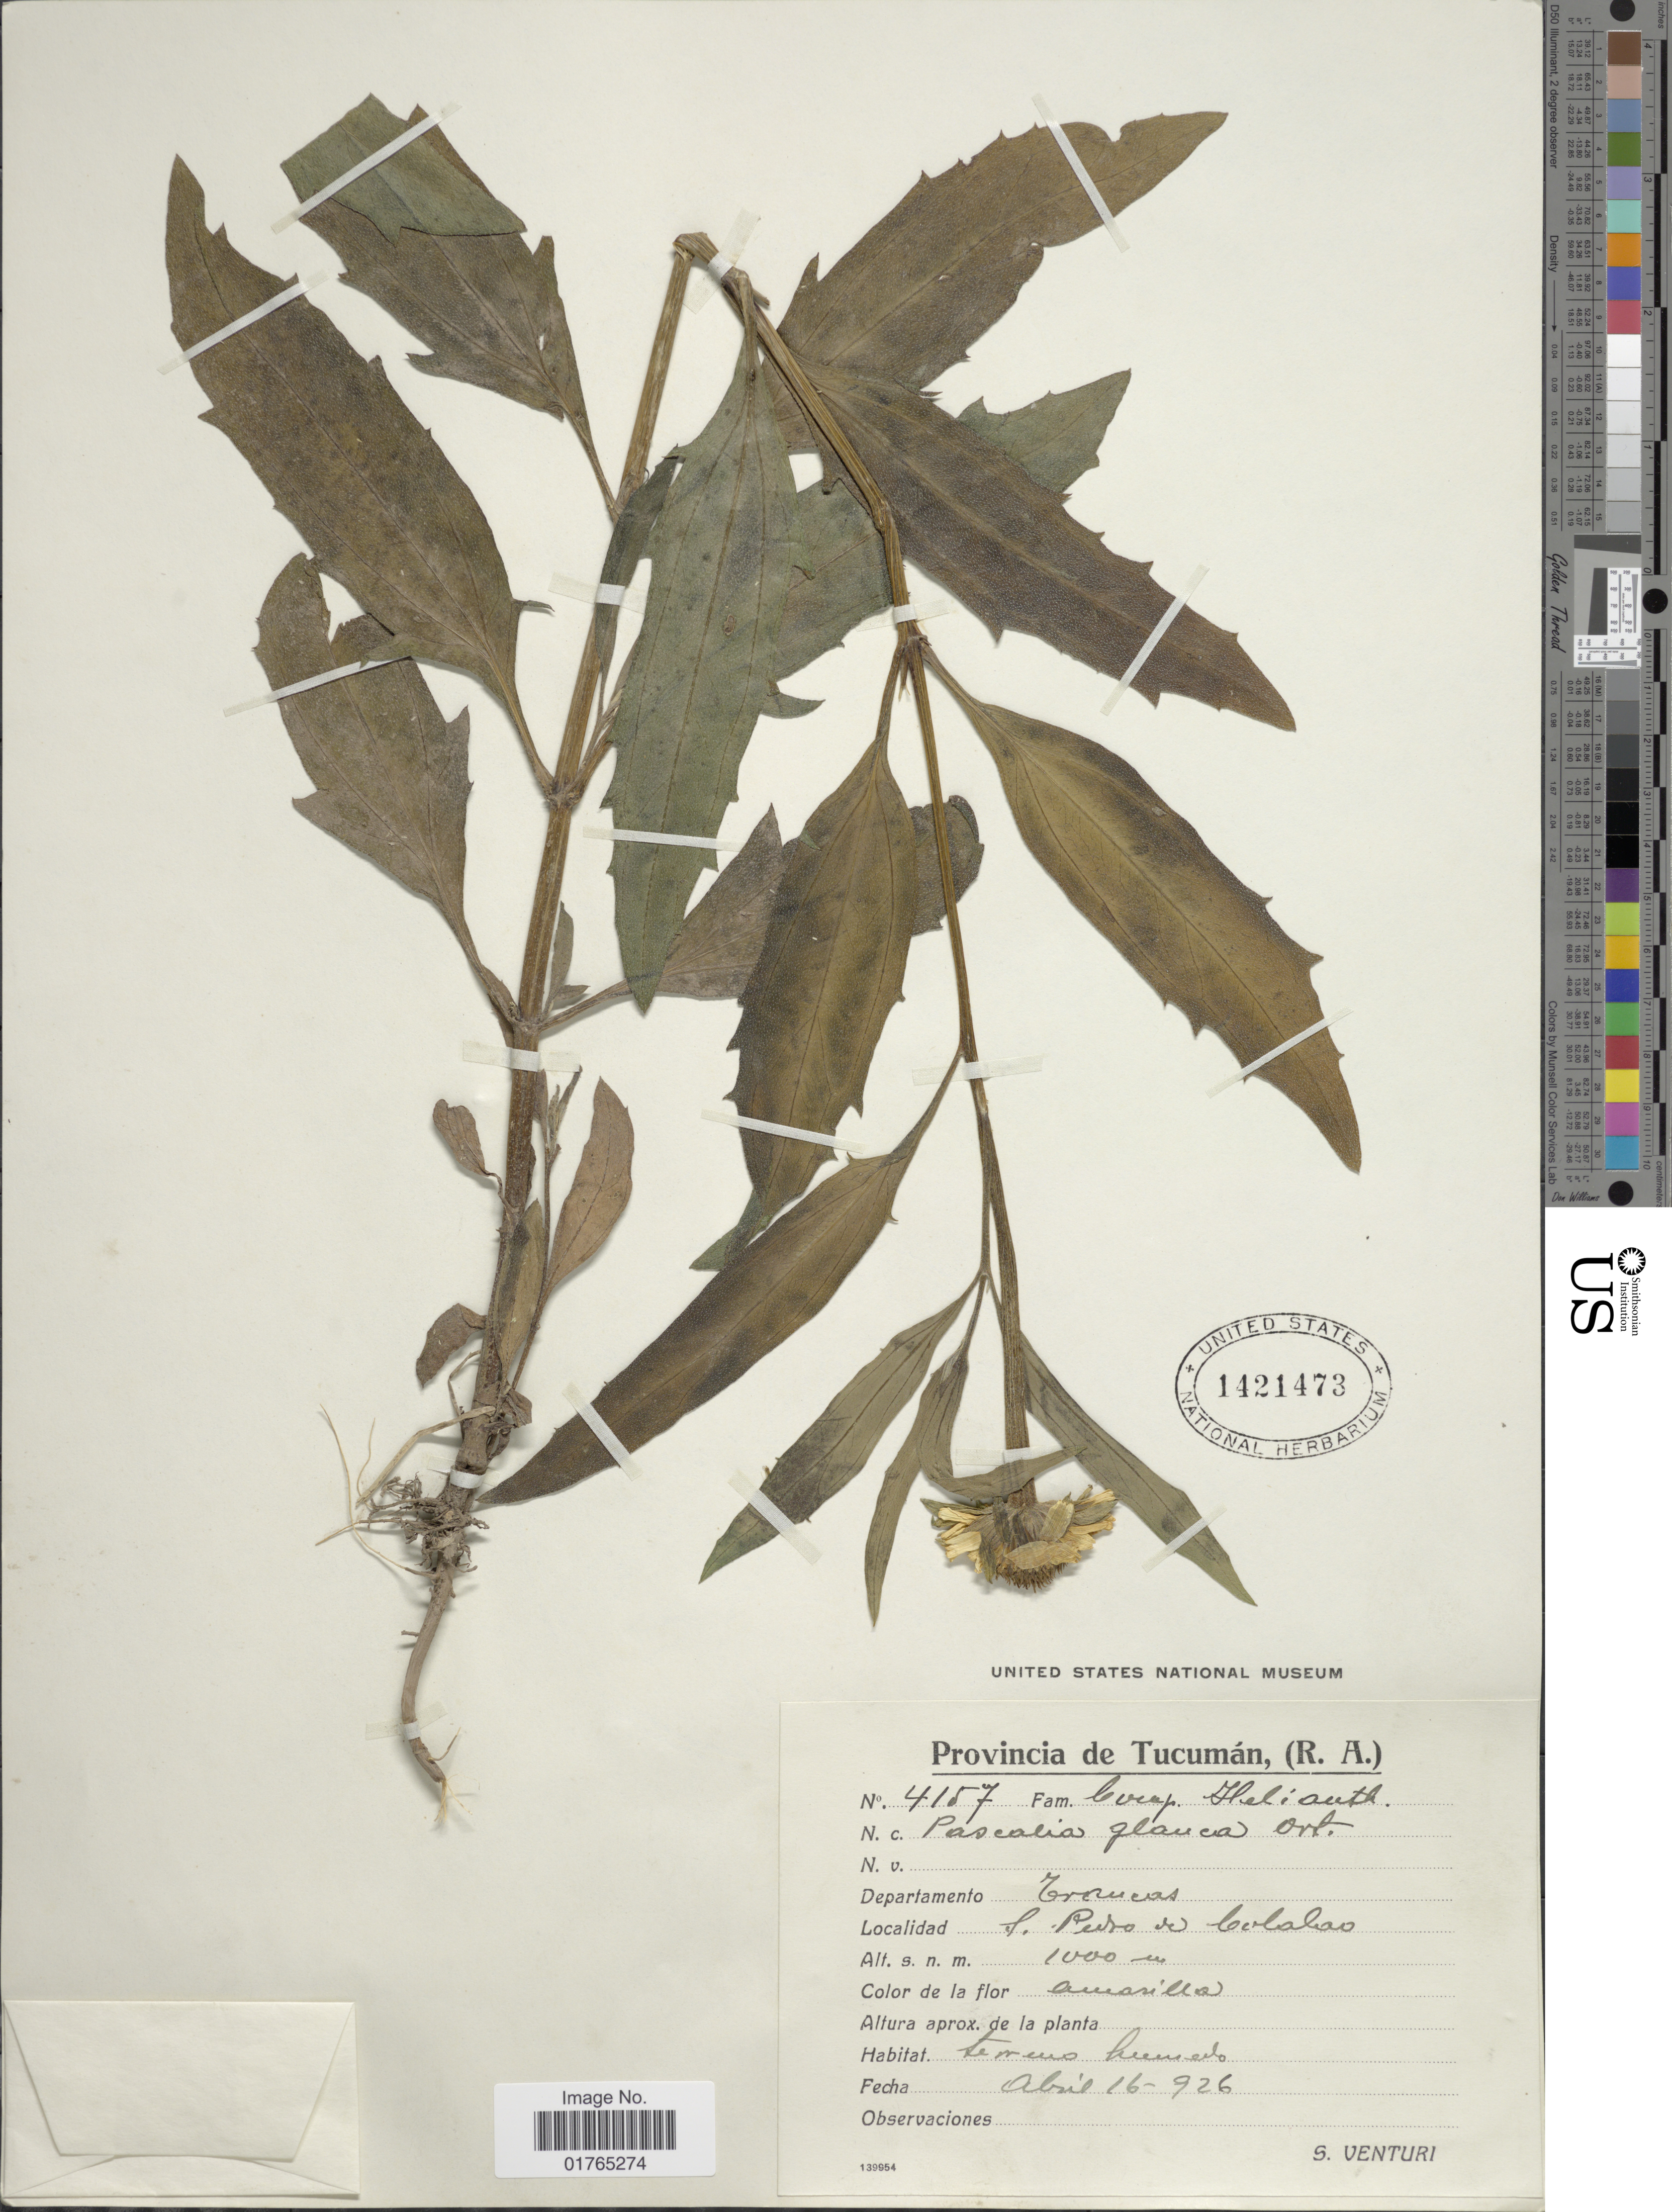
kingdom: Plantae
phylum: Tracheophyta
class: Magnoliopsida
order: Asterales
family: Asteraceae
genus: Pascalia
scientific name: Pascalia glauca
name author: Ortega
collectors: S. Venturi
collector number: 4157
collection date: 1926-04-16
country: Argentina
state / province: Tucumán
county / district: Trancas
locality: S. Pedro de Colalao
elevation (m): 1000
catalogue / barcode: US 1421473